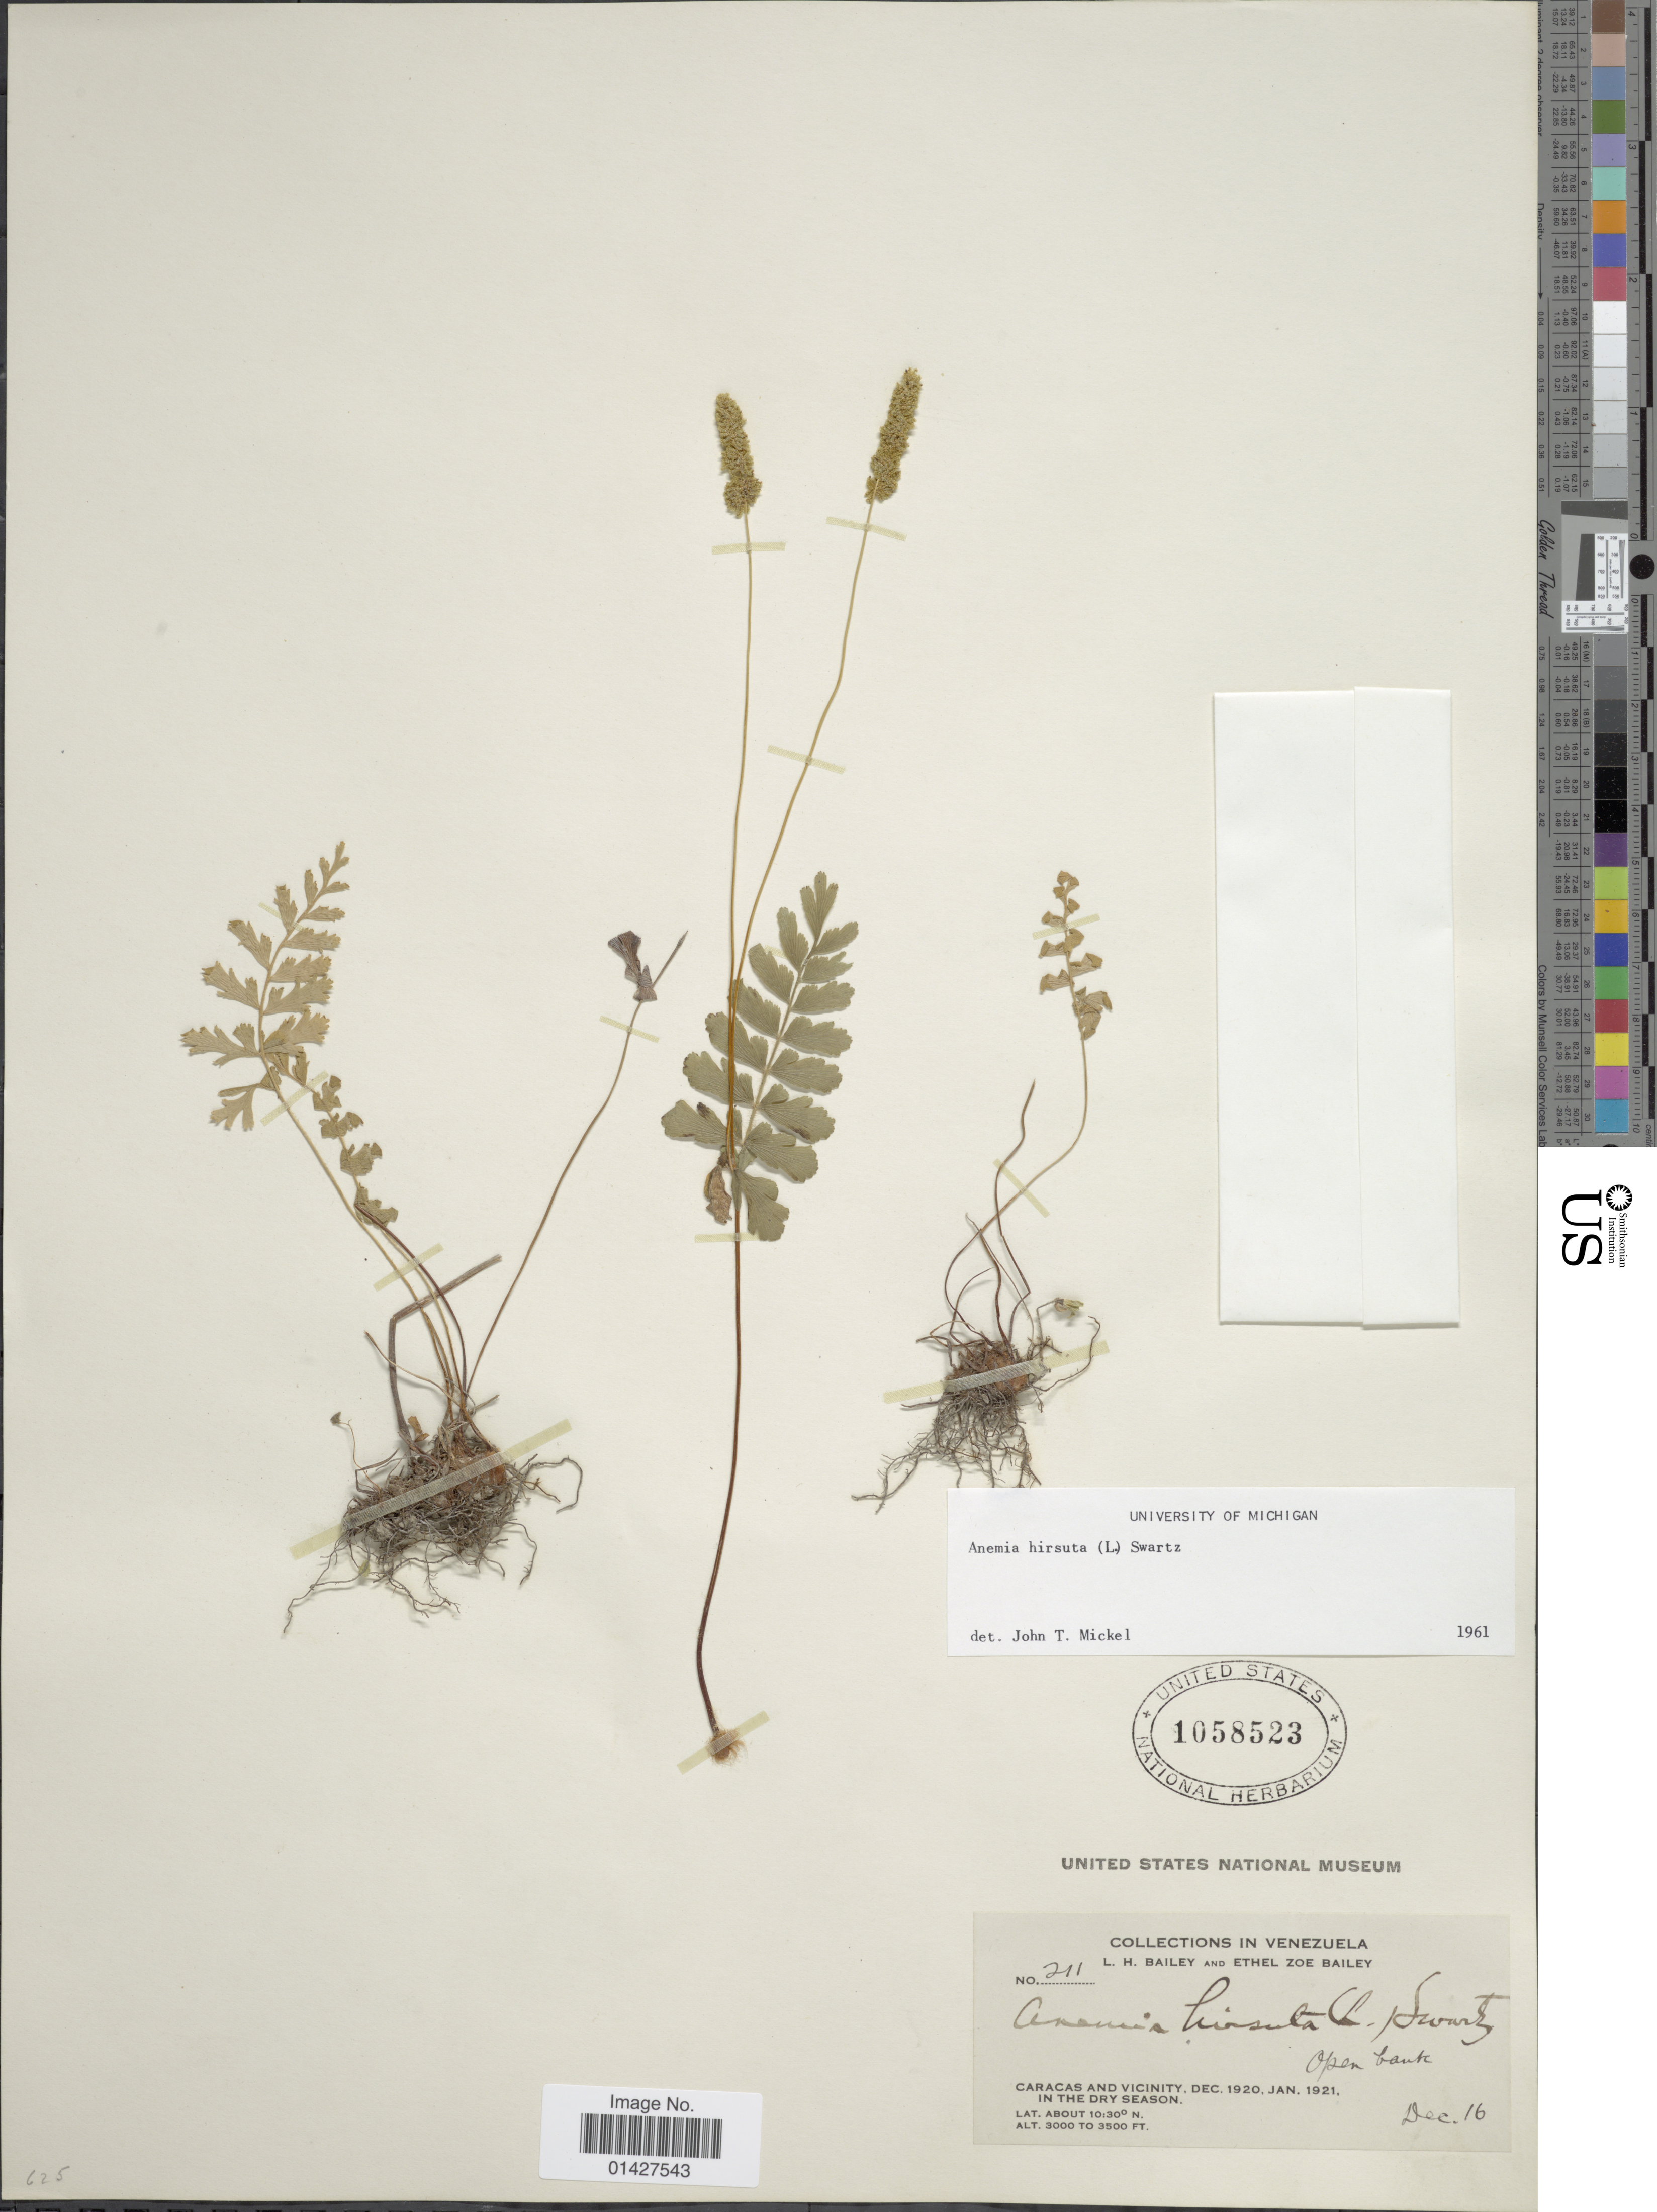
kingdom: Plantae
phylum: Tracheophyta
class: Polypodiopsida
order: Schizaeales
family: Anemiaceae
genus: Anemia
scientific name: Anemia hirsuta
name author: (L.) Sw.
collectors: L. H. Bailey & E. Z. Bailey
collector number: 211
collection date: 1920-12-16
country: Venezuela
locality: Caracas and vicinity.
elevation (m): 914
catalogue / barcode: US 1058523